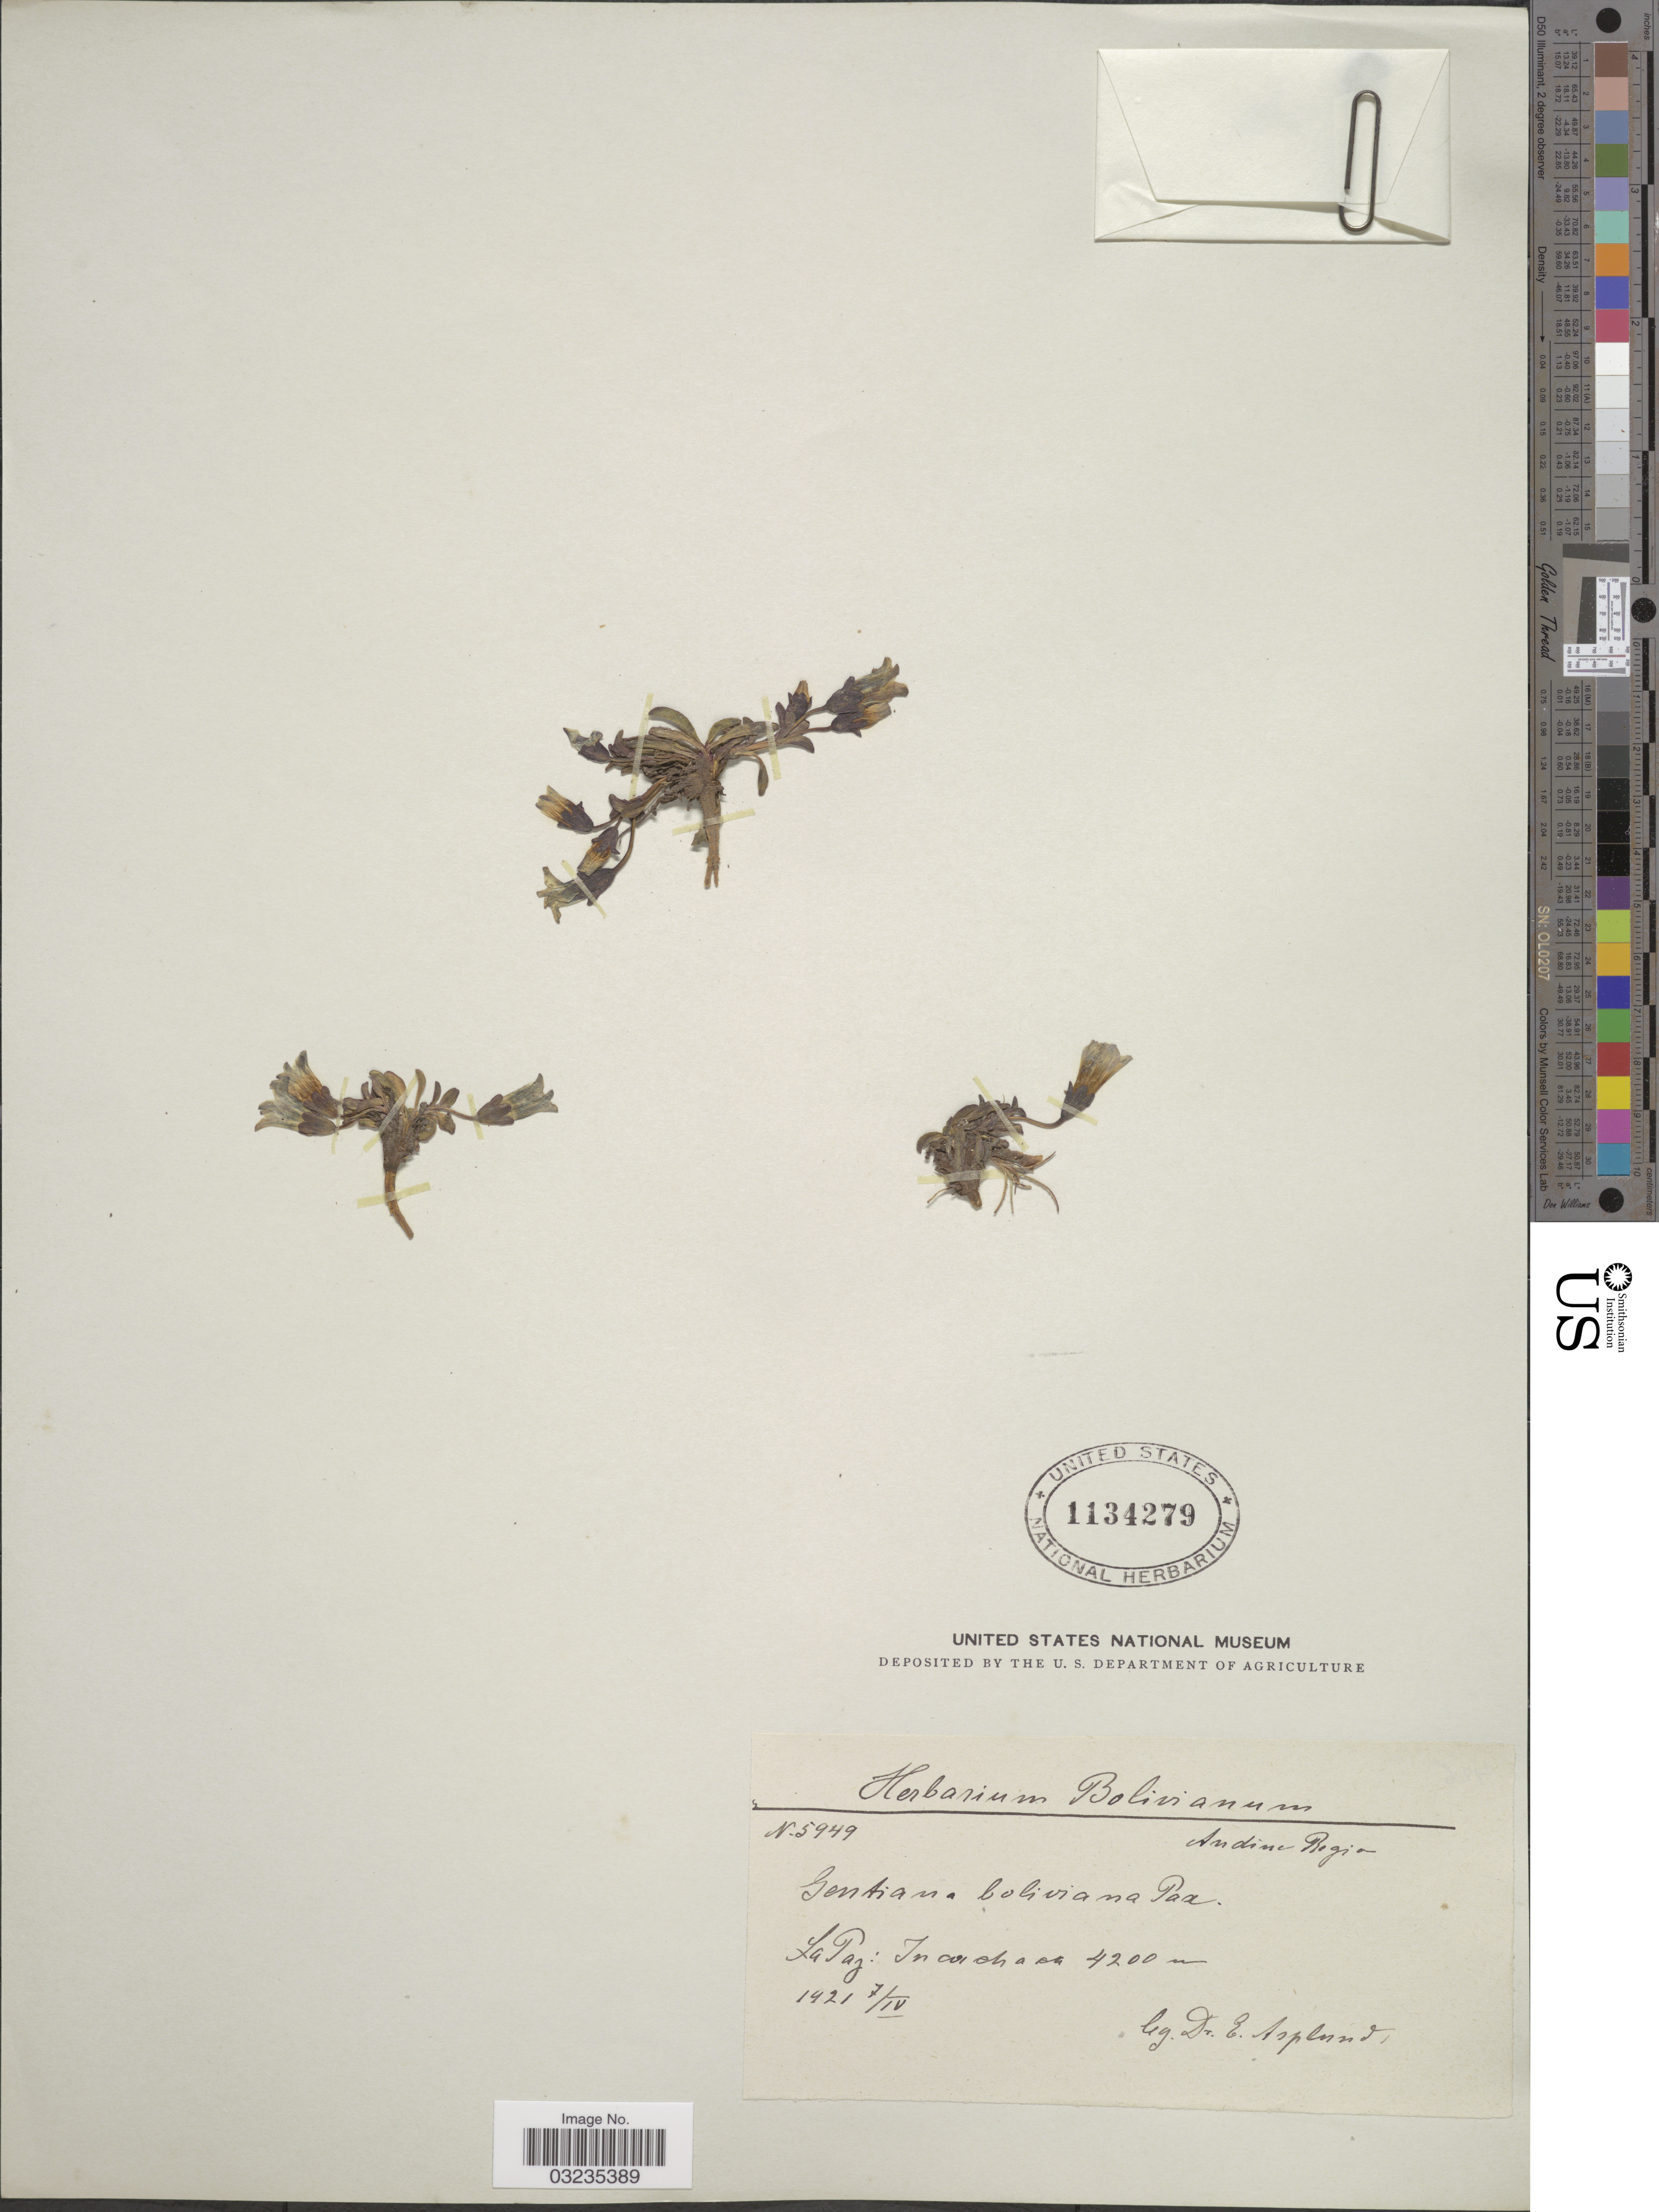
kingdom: Plantae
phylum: Tracheophyta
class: Magnoliopsida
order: Gentianales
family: Gentianaceae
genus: Gentiana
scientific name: Gentiana boliviana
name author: Pax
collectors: E. Asplund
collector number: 5949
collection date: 1921-04-07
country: Bolivia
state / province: La Paz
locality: In andina.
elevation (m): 4200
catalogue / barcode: US 1134279